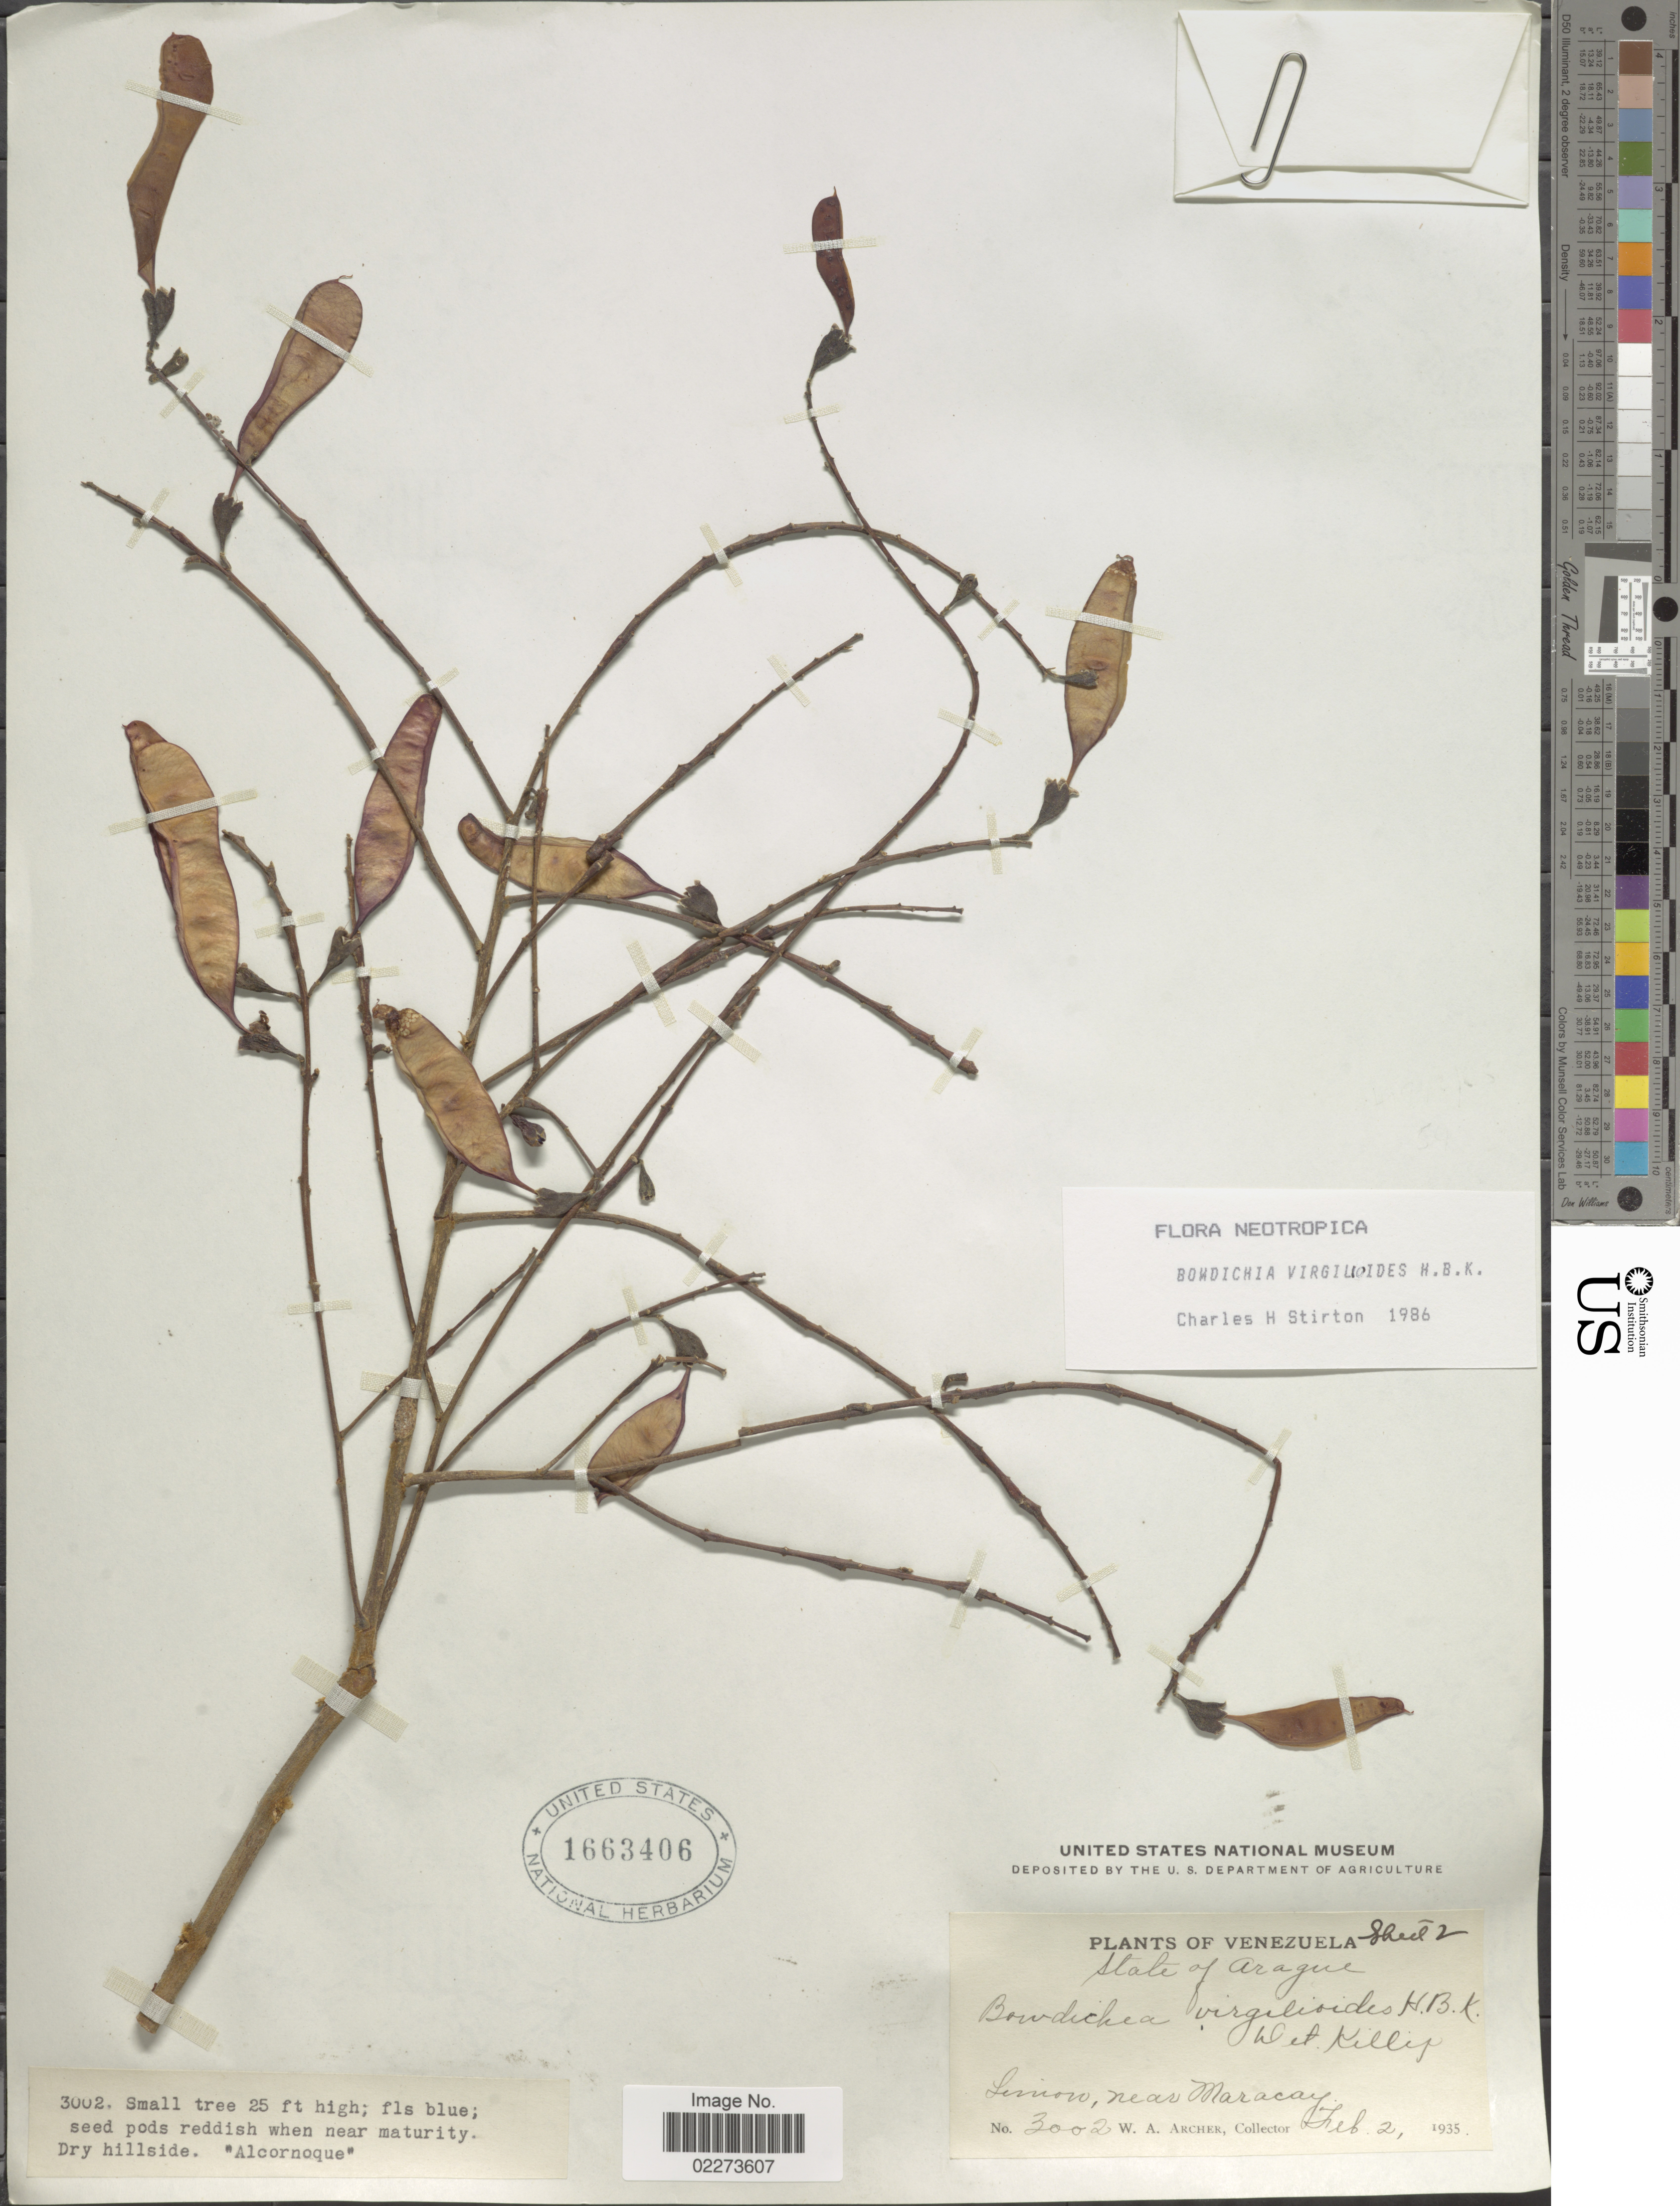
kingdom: Plantae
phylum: Tracheophyta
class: Magnoliopsida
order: Fabales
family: Fabaceae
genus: Bowdichia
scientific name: Bowdichia virgilioides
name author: Kunth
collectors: W. A. Archer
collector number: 3002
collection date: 1935-02-02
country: Venezuela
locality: Limon, near Maracay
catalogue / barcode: US 1663406